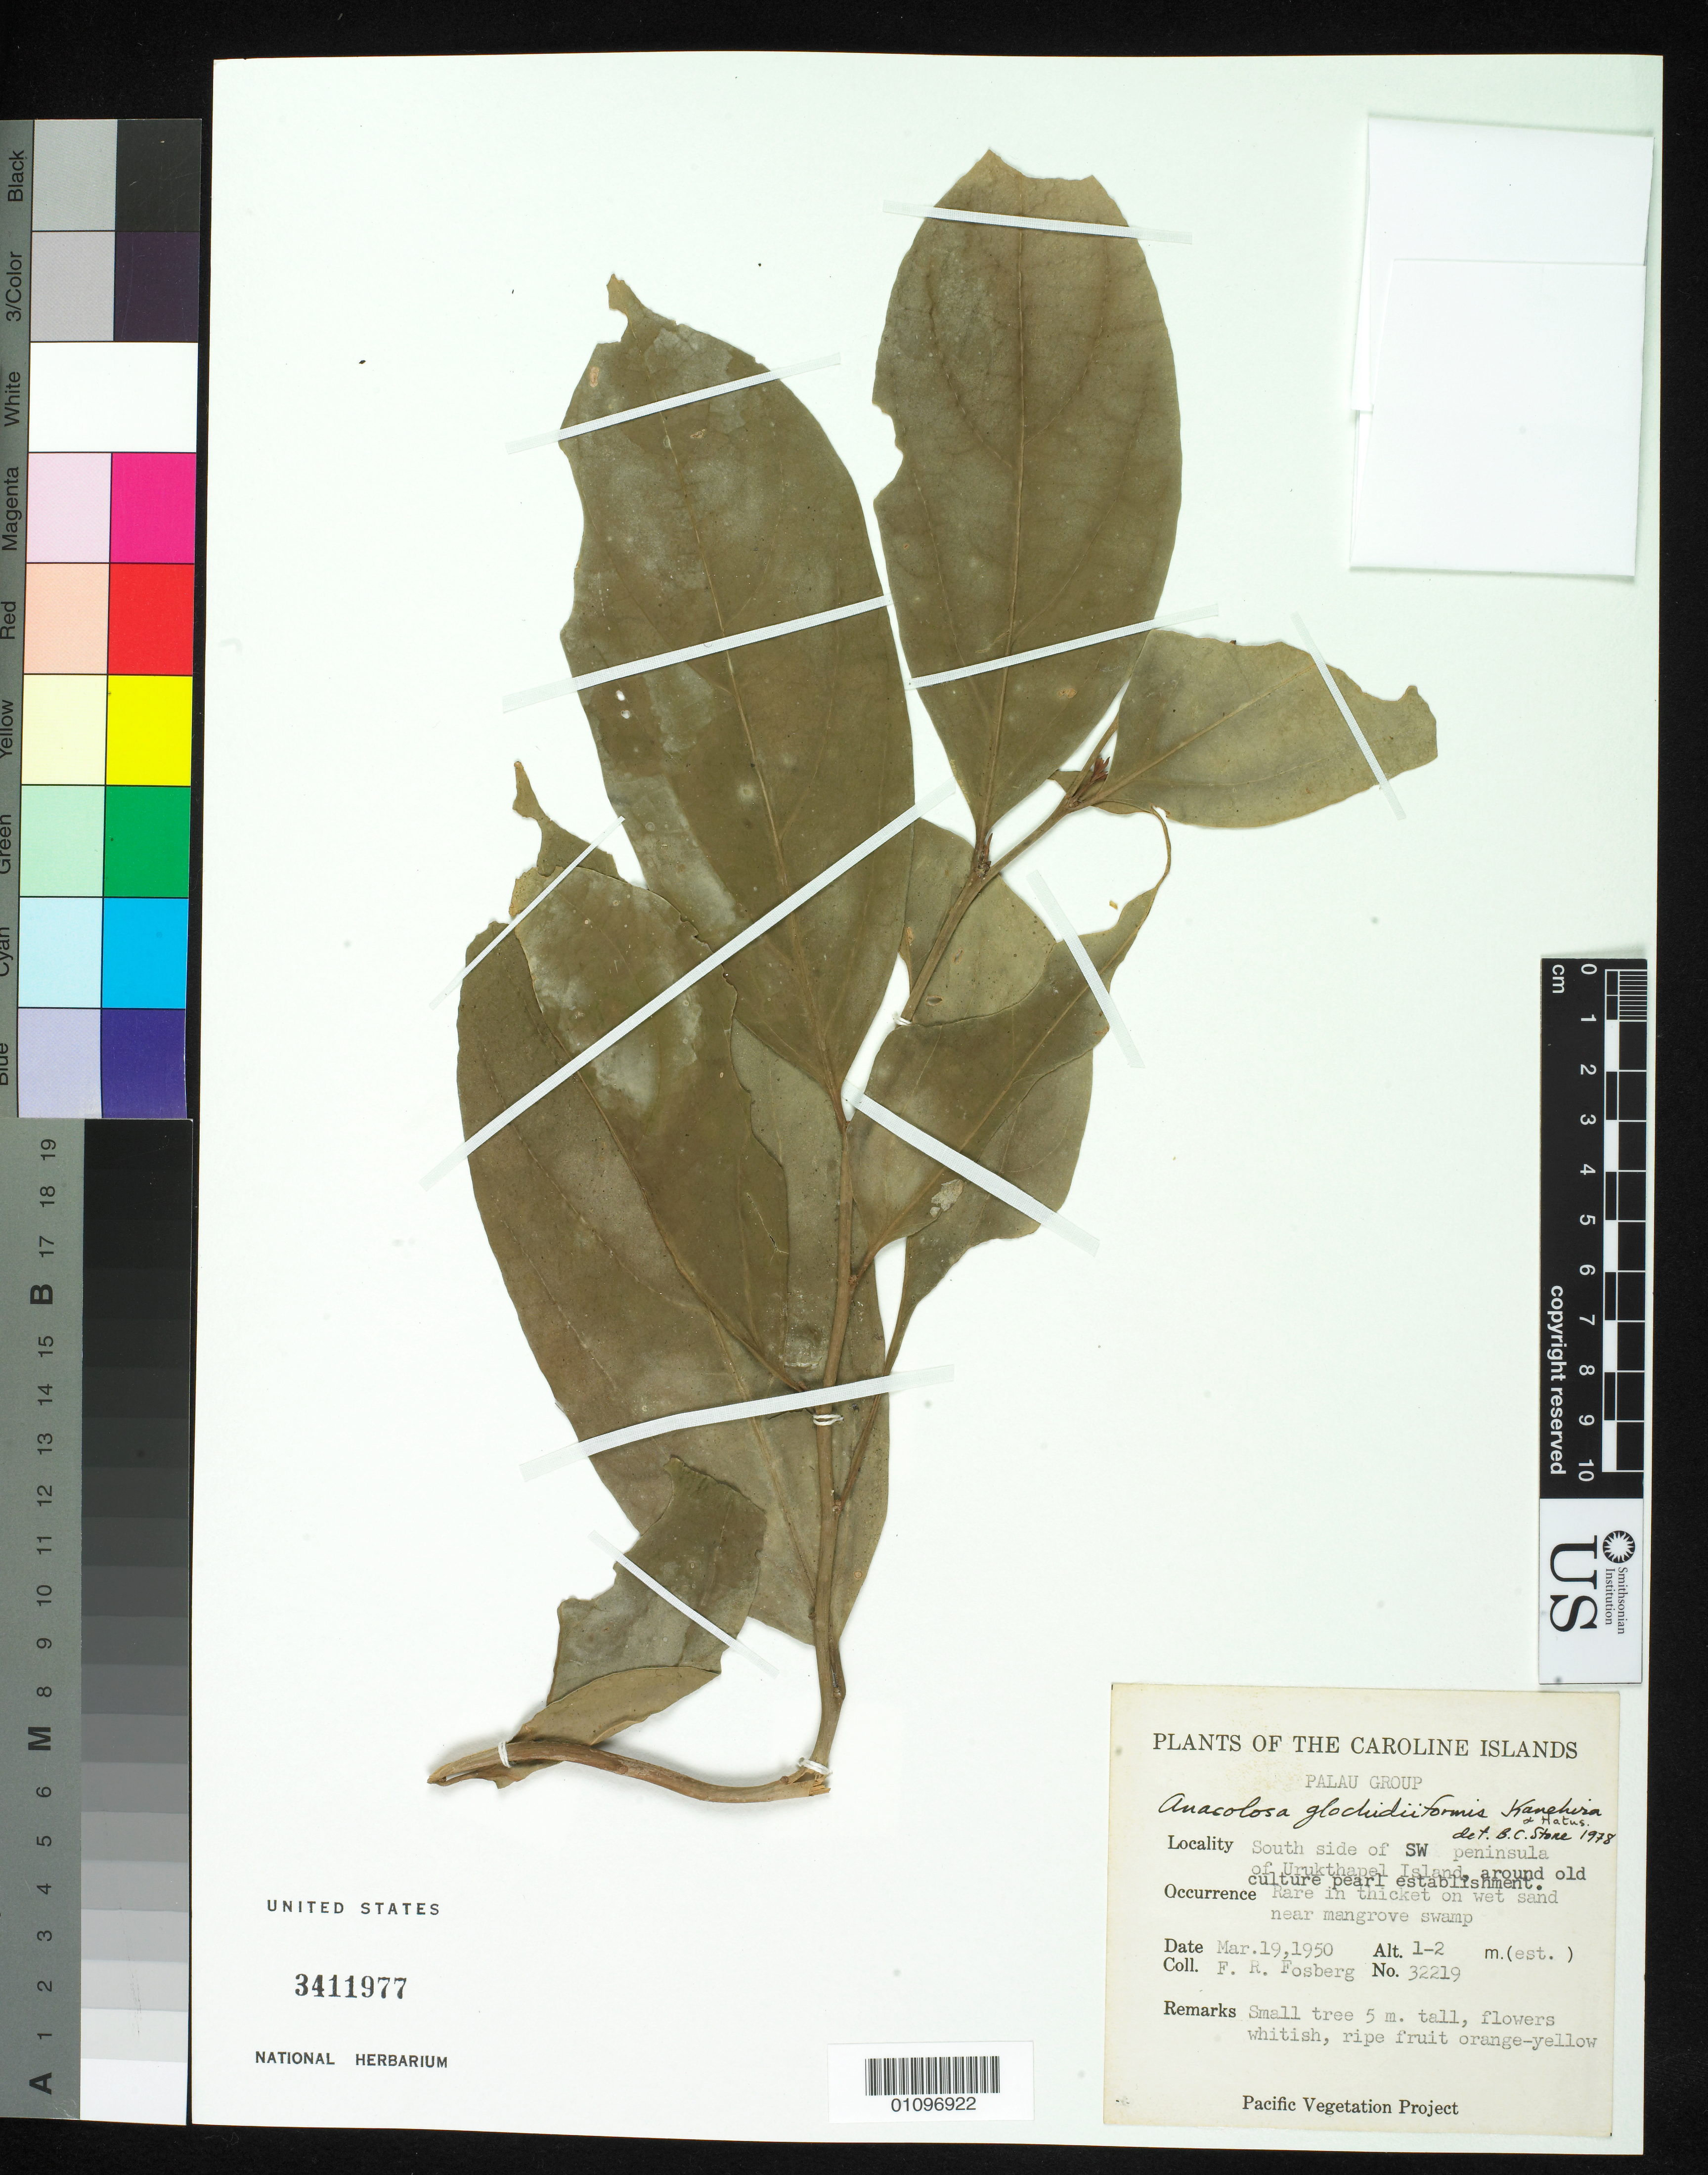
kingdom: Plantae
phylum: Tracheophyta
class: Magnoliopsida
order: Santalales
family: Aptandraceae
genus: Anacolosa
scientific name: Anacolosa glochidiiformis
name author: Kaneh. & Hatus.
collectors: F. R. Fosberg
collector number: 32219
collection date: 1950-03-19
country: Palau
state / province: Koror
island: Ngeruktabel (Urukthapel)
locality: South side of SW peninsula of Urukthapel Island, around olf culture pearl establishment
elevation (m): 1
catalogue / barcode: US 3411977